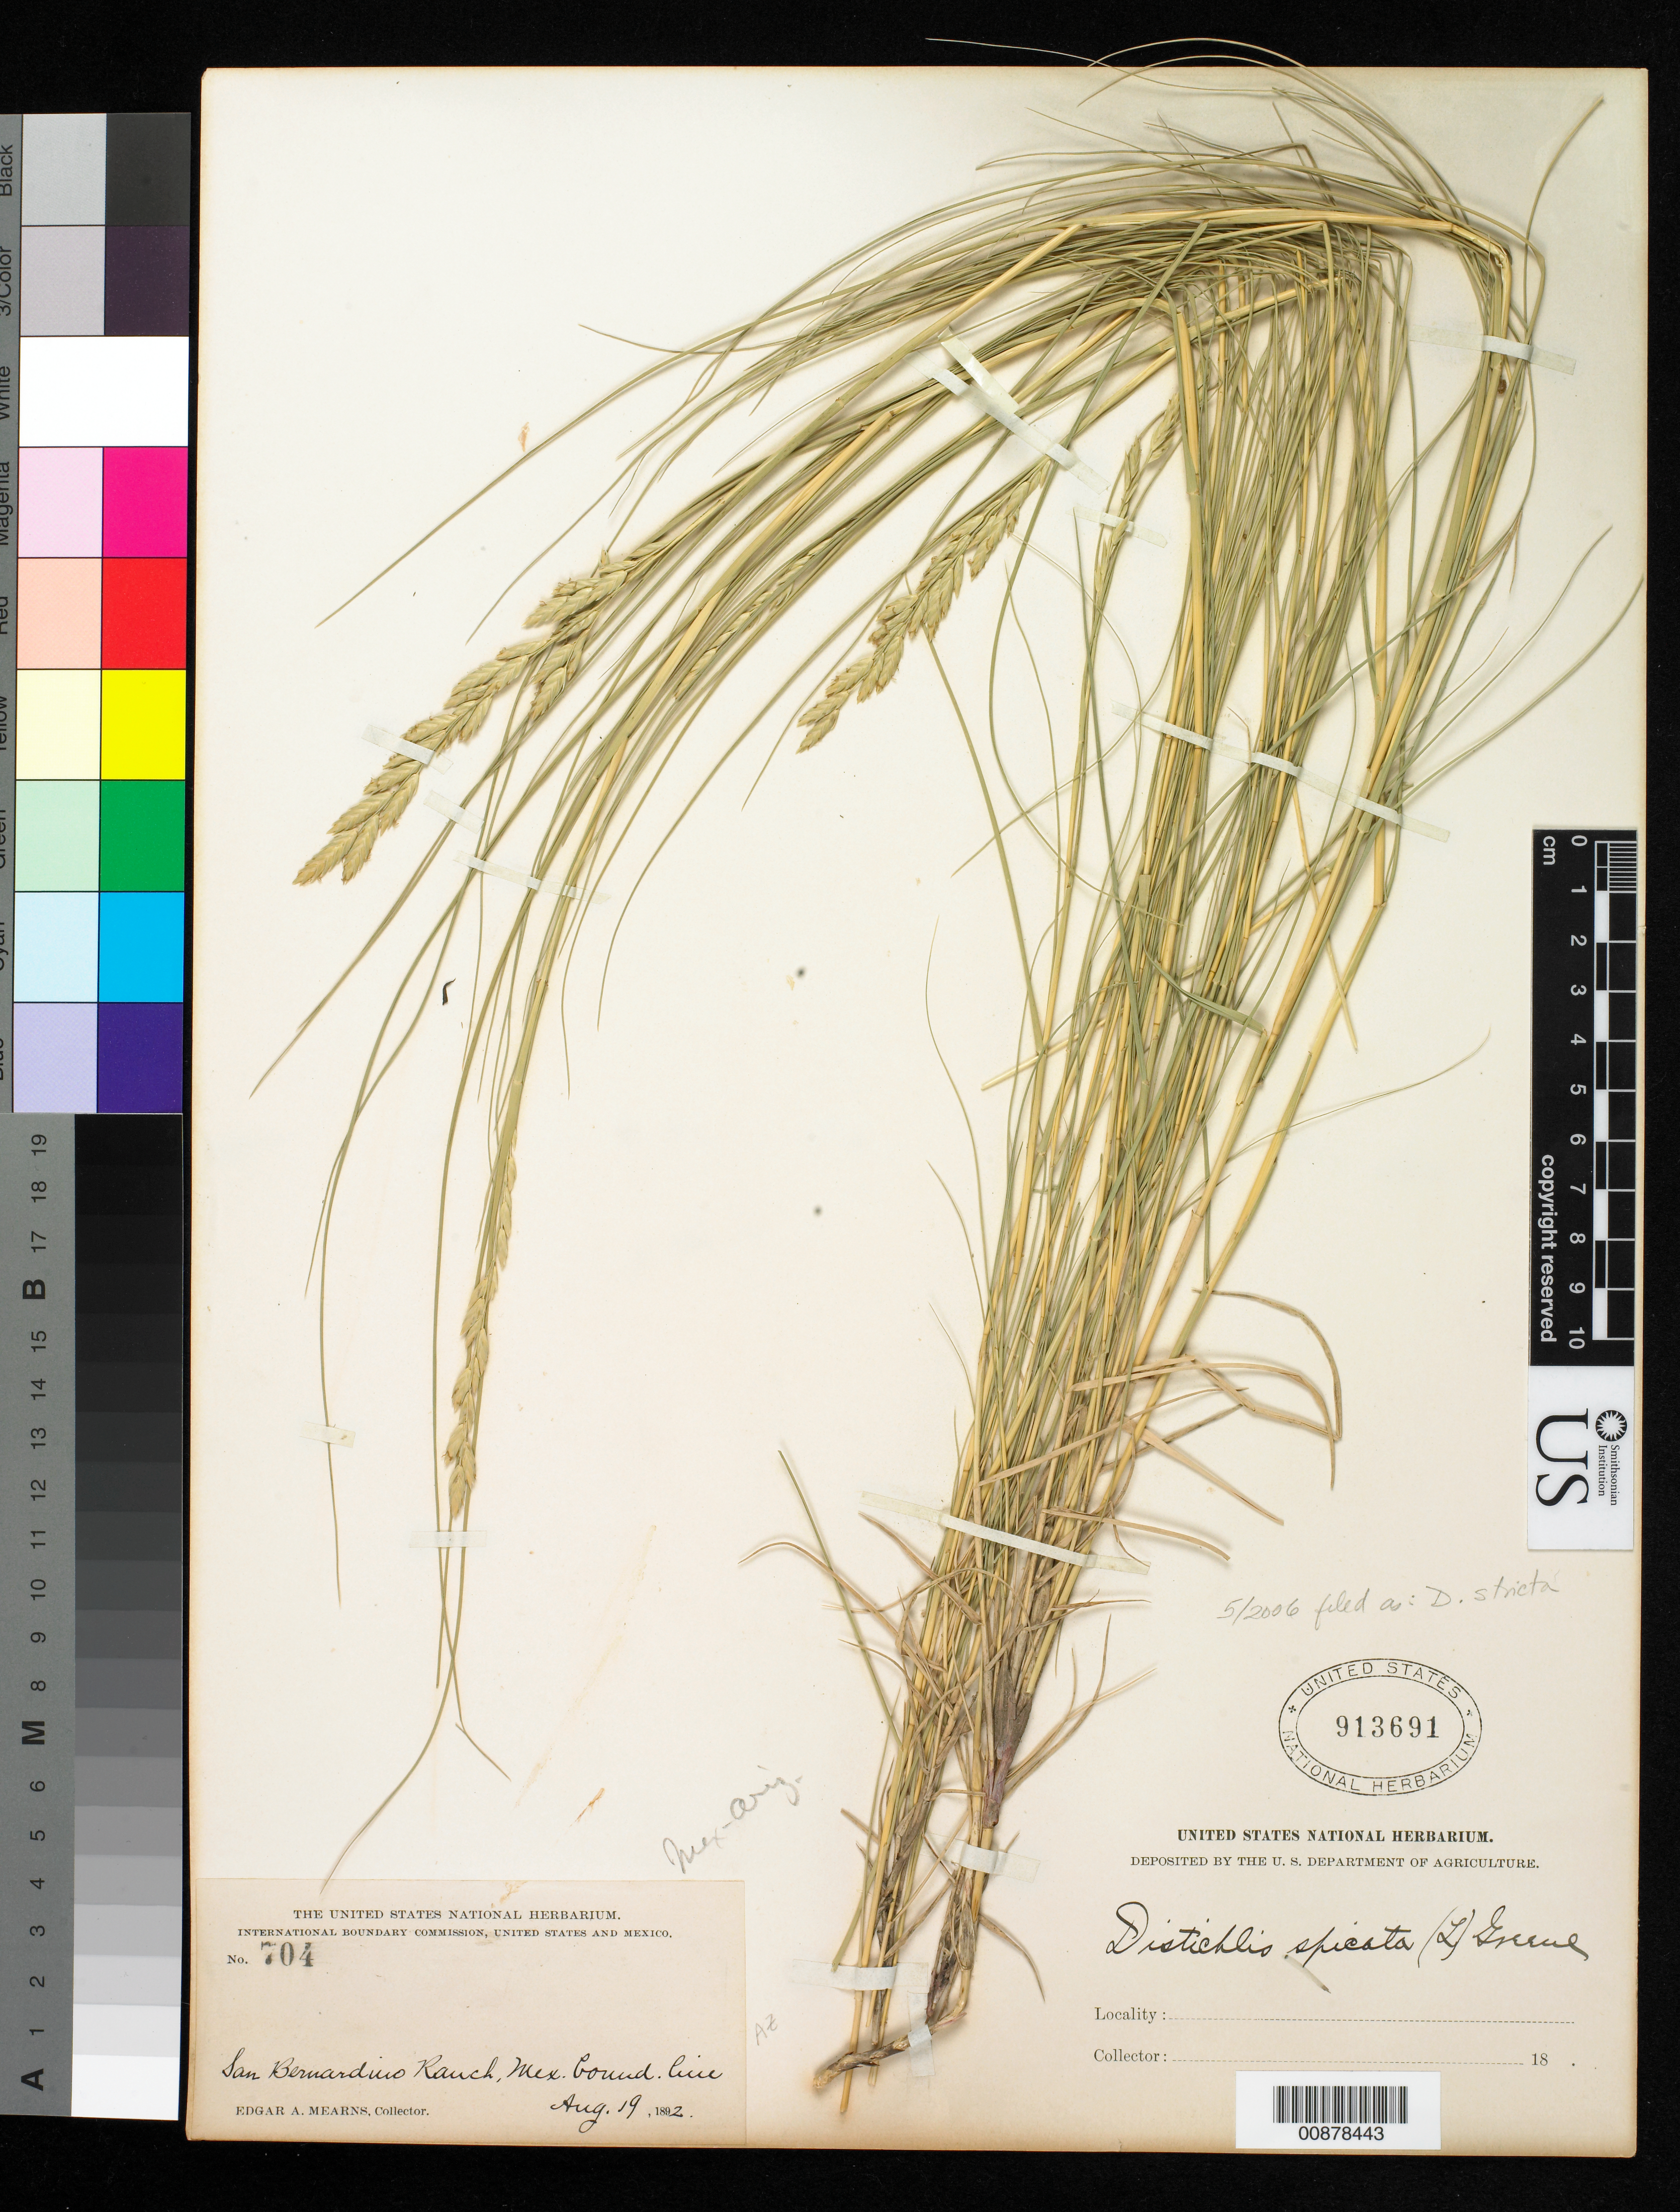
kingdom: Plantae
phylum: Tracheophyta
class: Liliopsida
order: Poales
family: Poaceae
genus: Distichlis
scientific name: Distichlis stricta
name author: (Torr.) Rydb.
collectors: E. A. Mearns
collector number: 704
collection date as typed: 19 Aug 1892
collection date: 1892-08-19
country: United States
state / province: Arizona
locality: San Bernardino Ranch, Mexican Boundary Line.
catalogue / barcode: US 913691